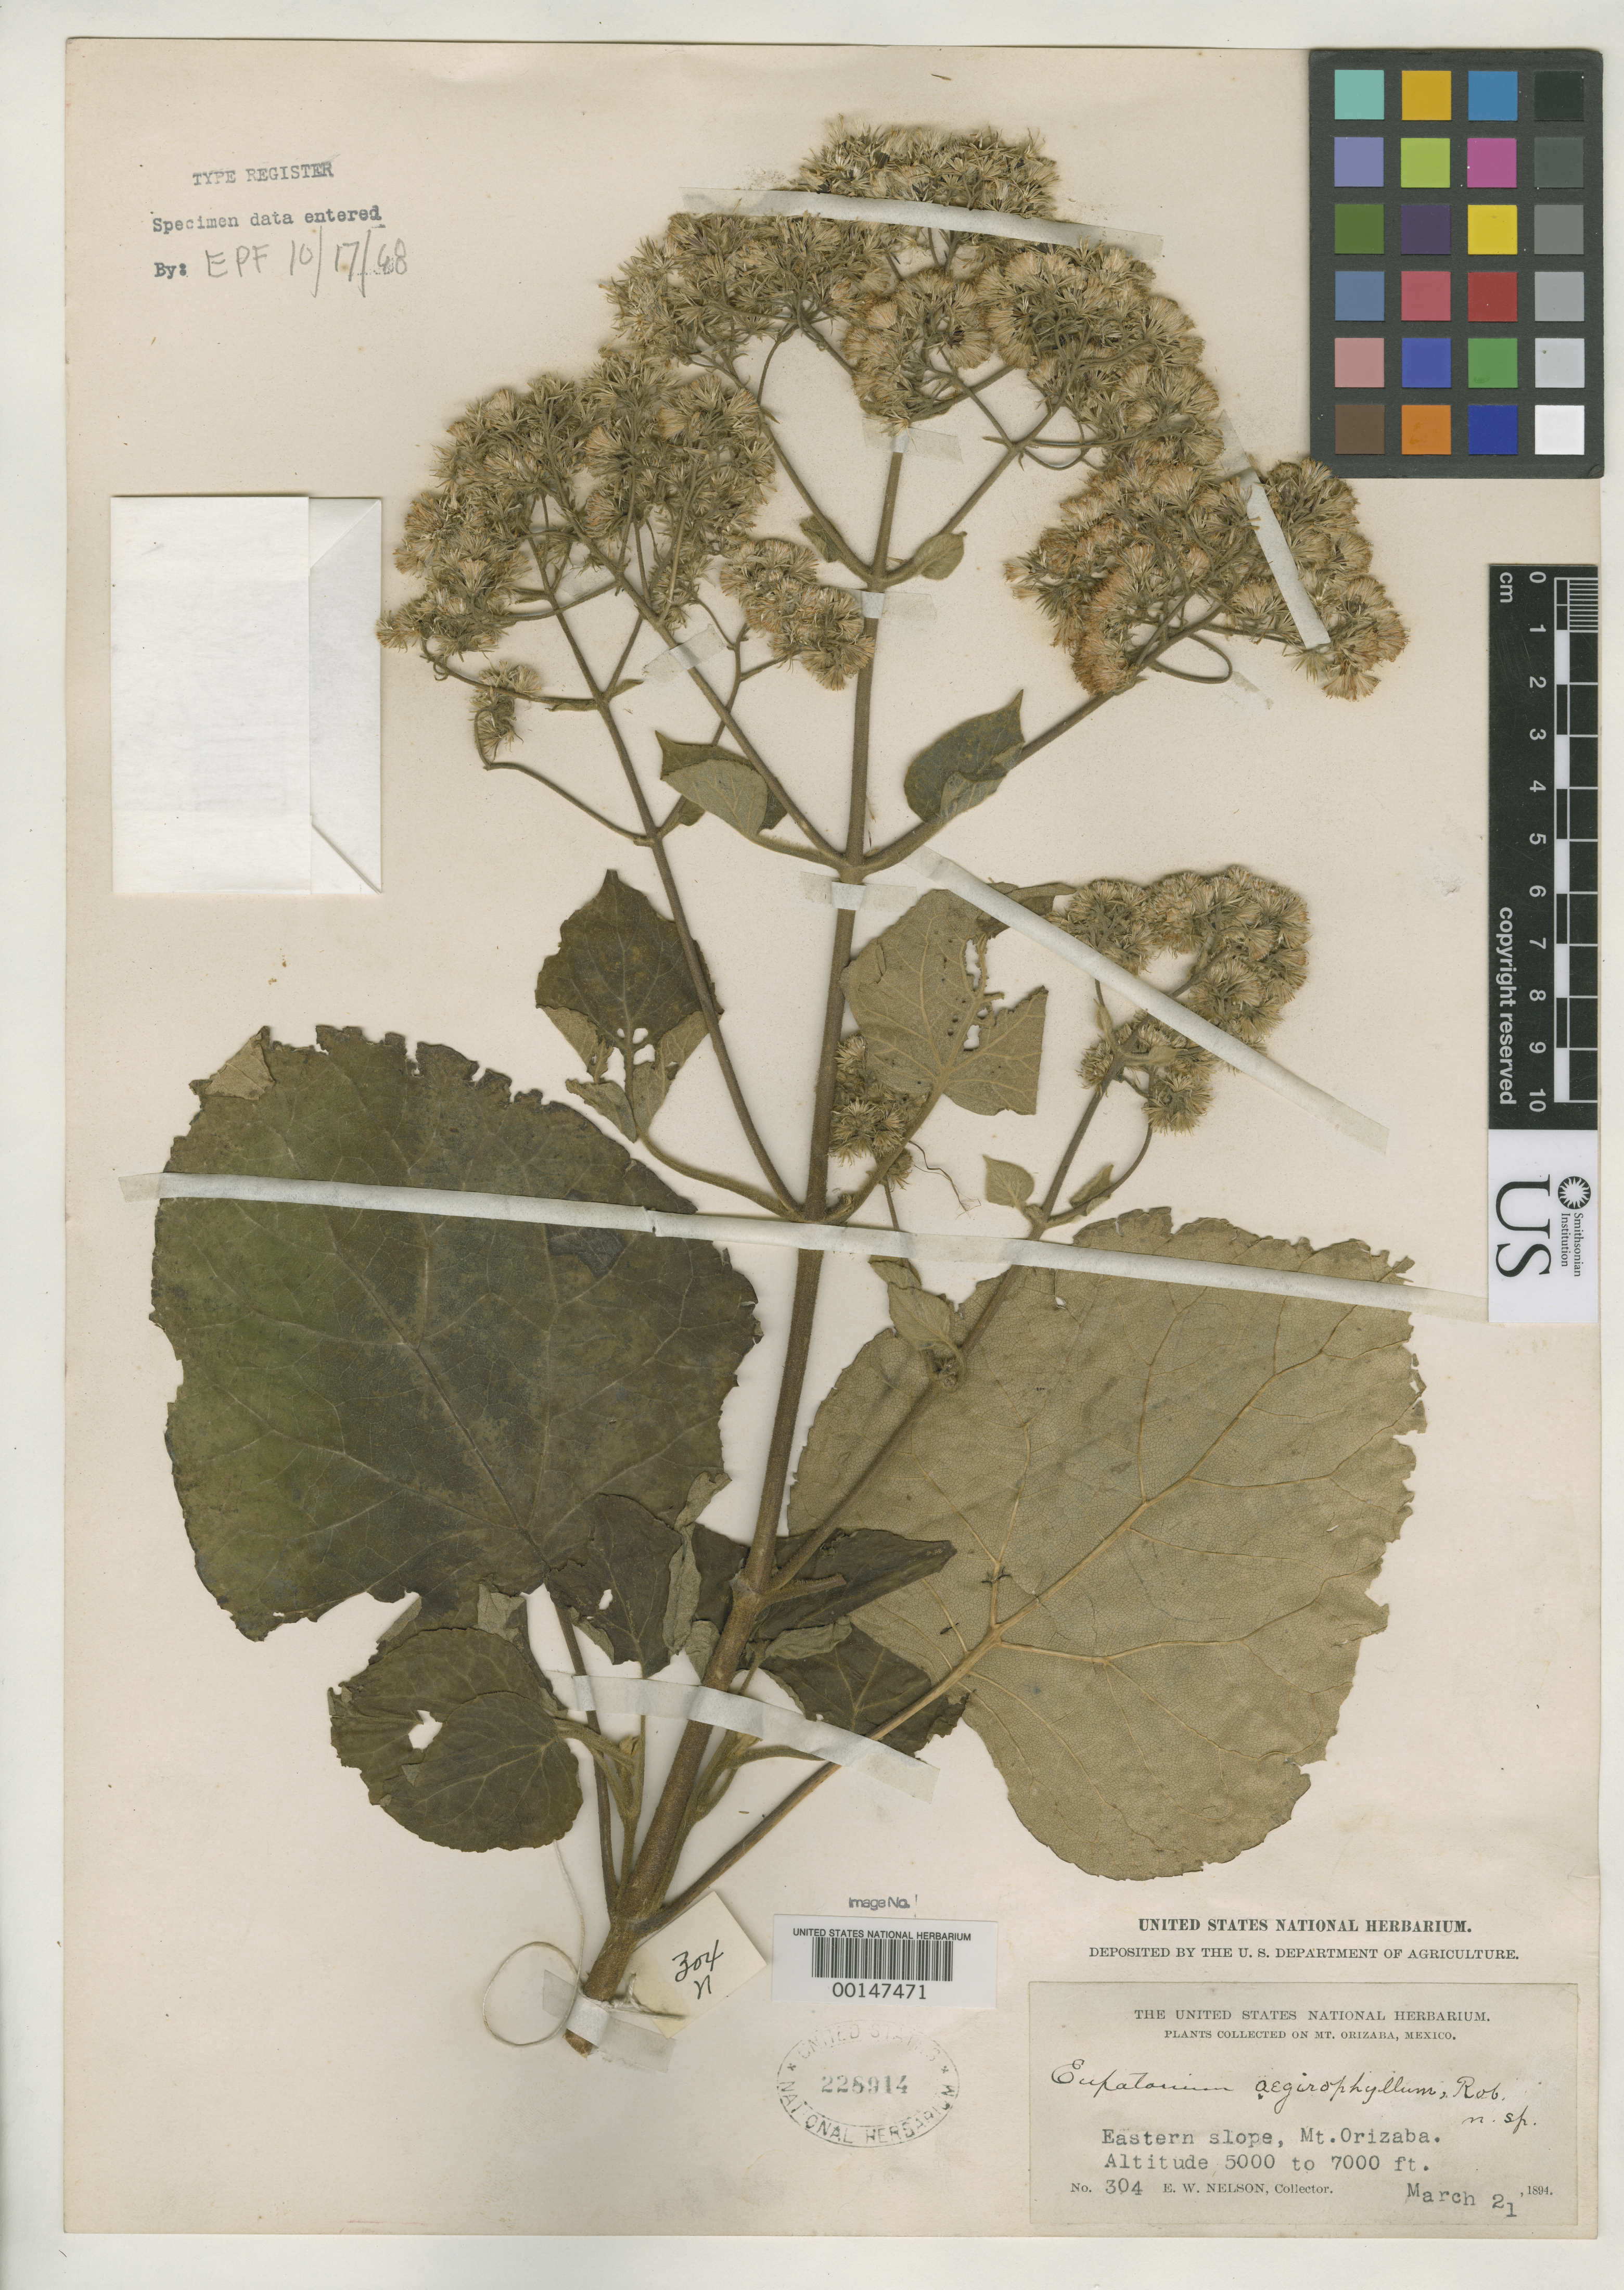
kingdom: Plantae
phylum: Tracheophyta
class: Magnoliopsida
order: Asterales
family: Asteraceae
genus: Eupatorium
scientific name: Eupatorium aegirophyllum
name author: B.L. Rob.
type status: Isotype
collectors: E. W. Nelson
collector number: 304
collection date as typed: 21 May 1894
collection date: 1894-05-21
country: Mexico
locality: E slope of Mt. Orizaba.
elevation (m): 1500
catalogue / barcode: US 228914